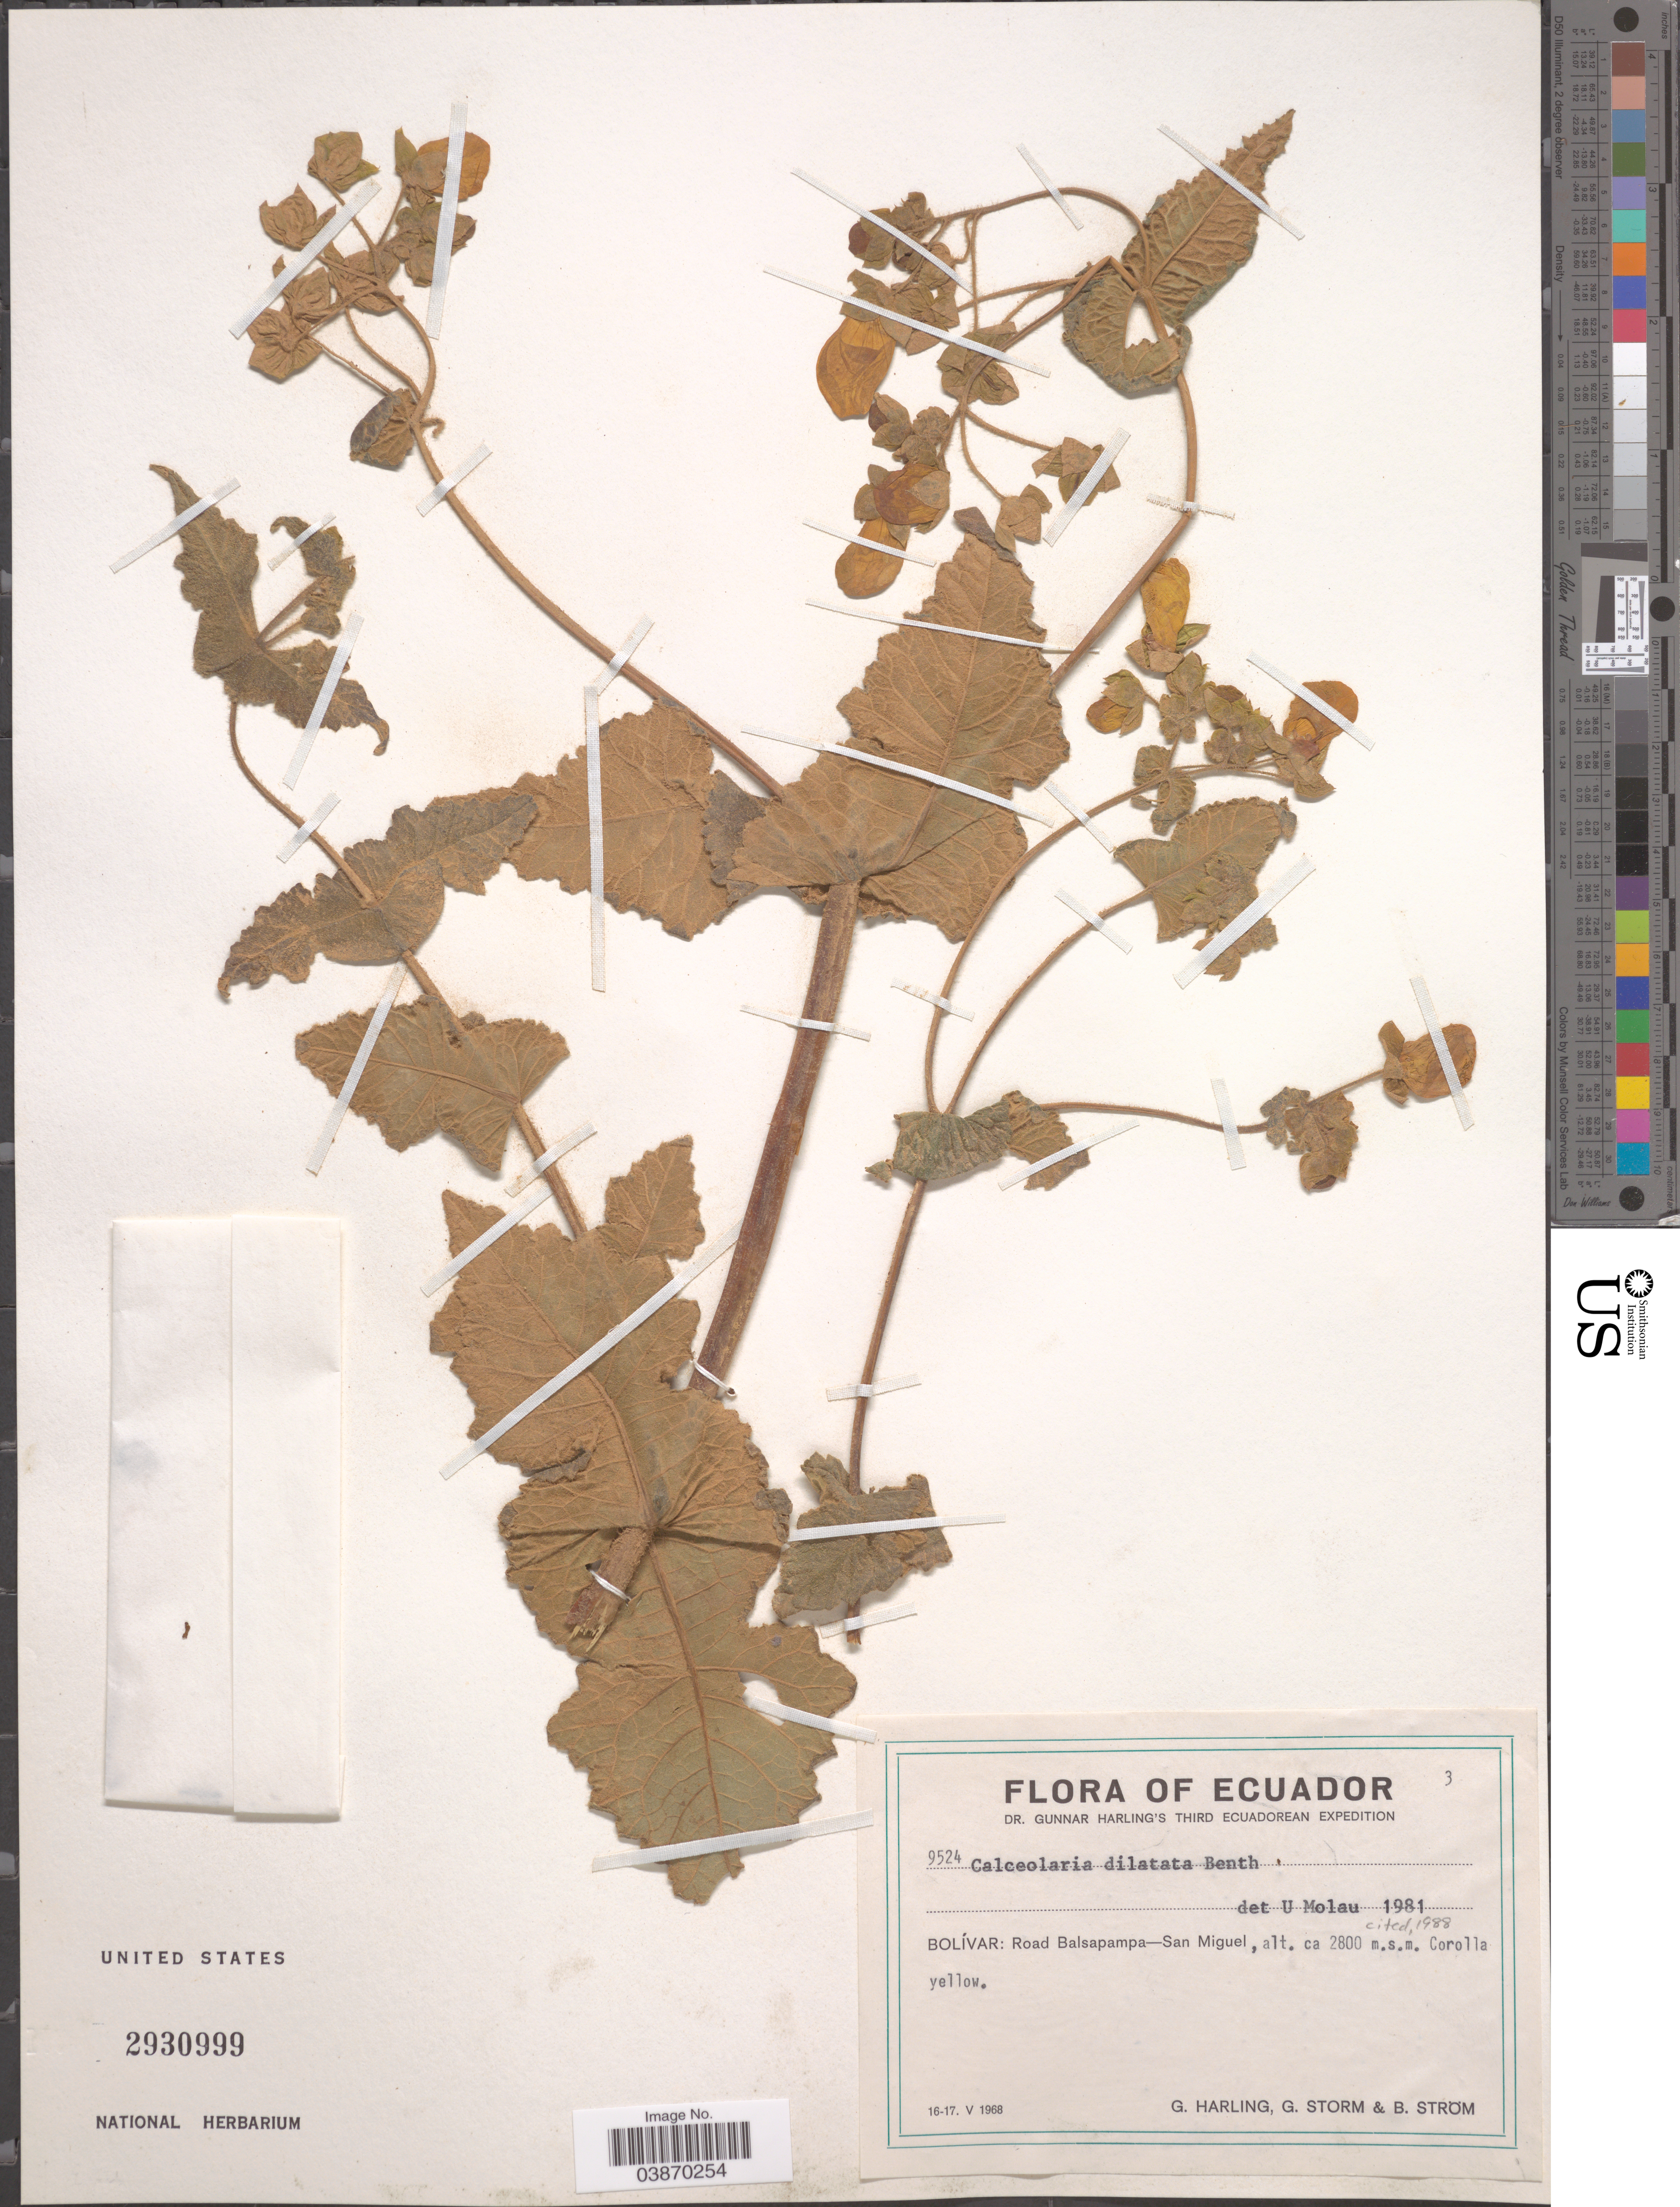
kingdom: Plantae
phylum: Tracheophyta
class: Magnoliopsida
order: Lamiales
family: Calceolariaceae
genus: Calceolaria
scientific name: Calceolaria dilatata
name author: Benth.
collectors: G. Harling, G. Storm & B. Strom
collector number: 9524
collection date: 1968-05-16/1968-05-17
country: Ecuador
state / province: Bolívar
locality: Road Balsapampa-San Miguel.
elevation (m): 2800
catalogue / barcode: US 2930999